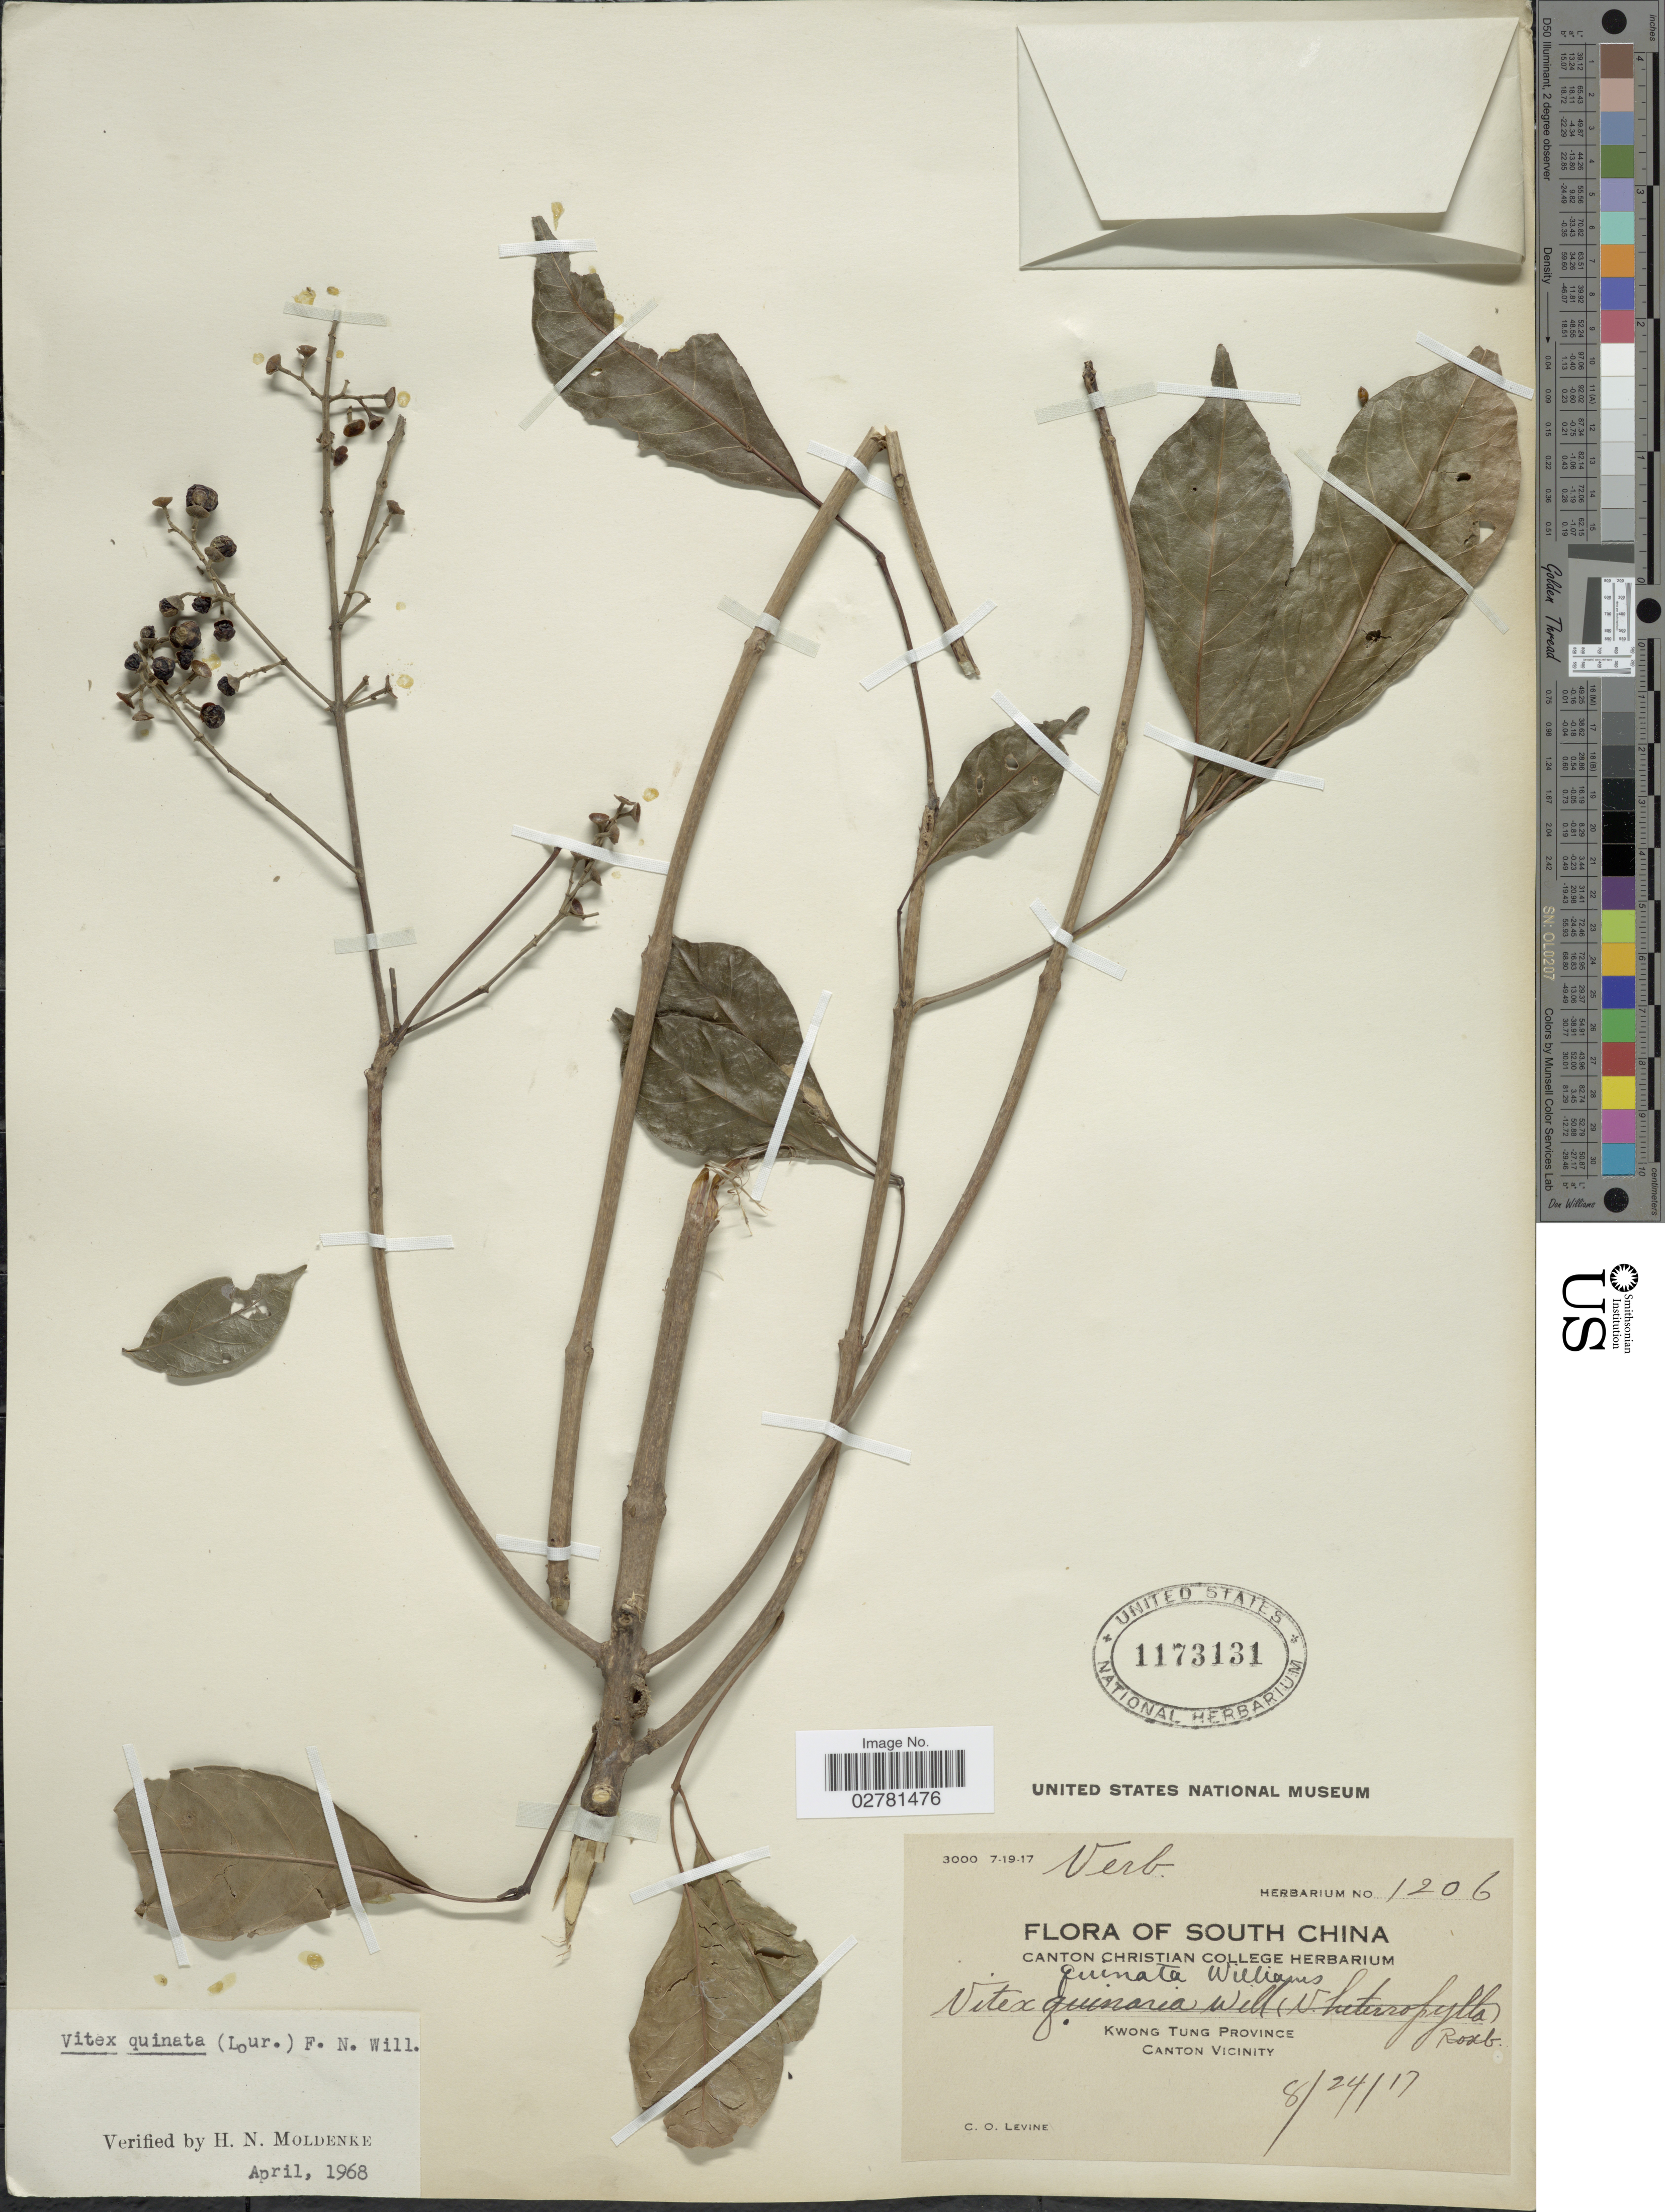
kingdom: Plantae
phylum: Tracheophyta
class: Magnoliopsida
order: Lamiales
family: Lamiaceae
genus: Vitex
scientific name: Vitex quinata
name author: (Lour.) F.N. Williams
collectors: C. O. Levine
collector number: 1206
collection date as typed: Transcribed d/m/y: 24/8/17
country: China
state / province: Guangdong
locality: South China. Kwong Tung Province. Canton Vicinity.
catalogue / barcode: US 1173131